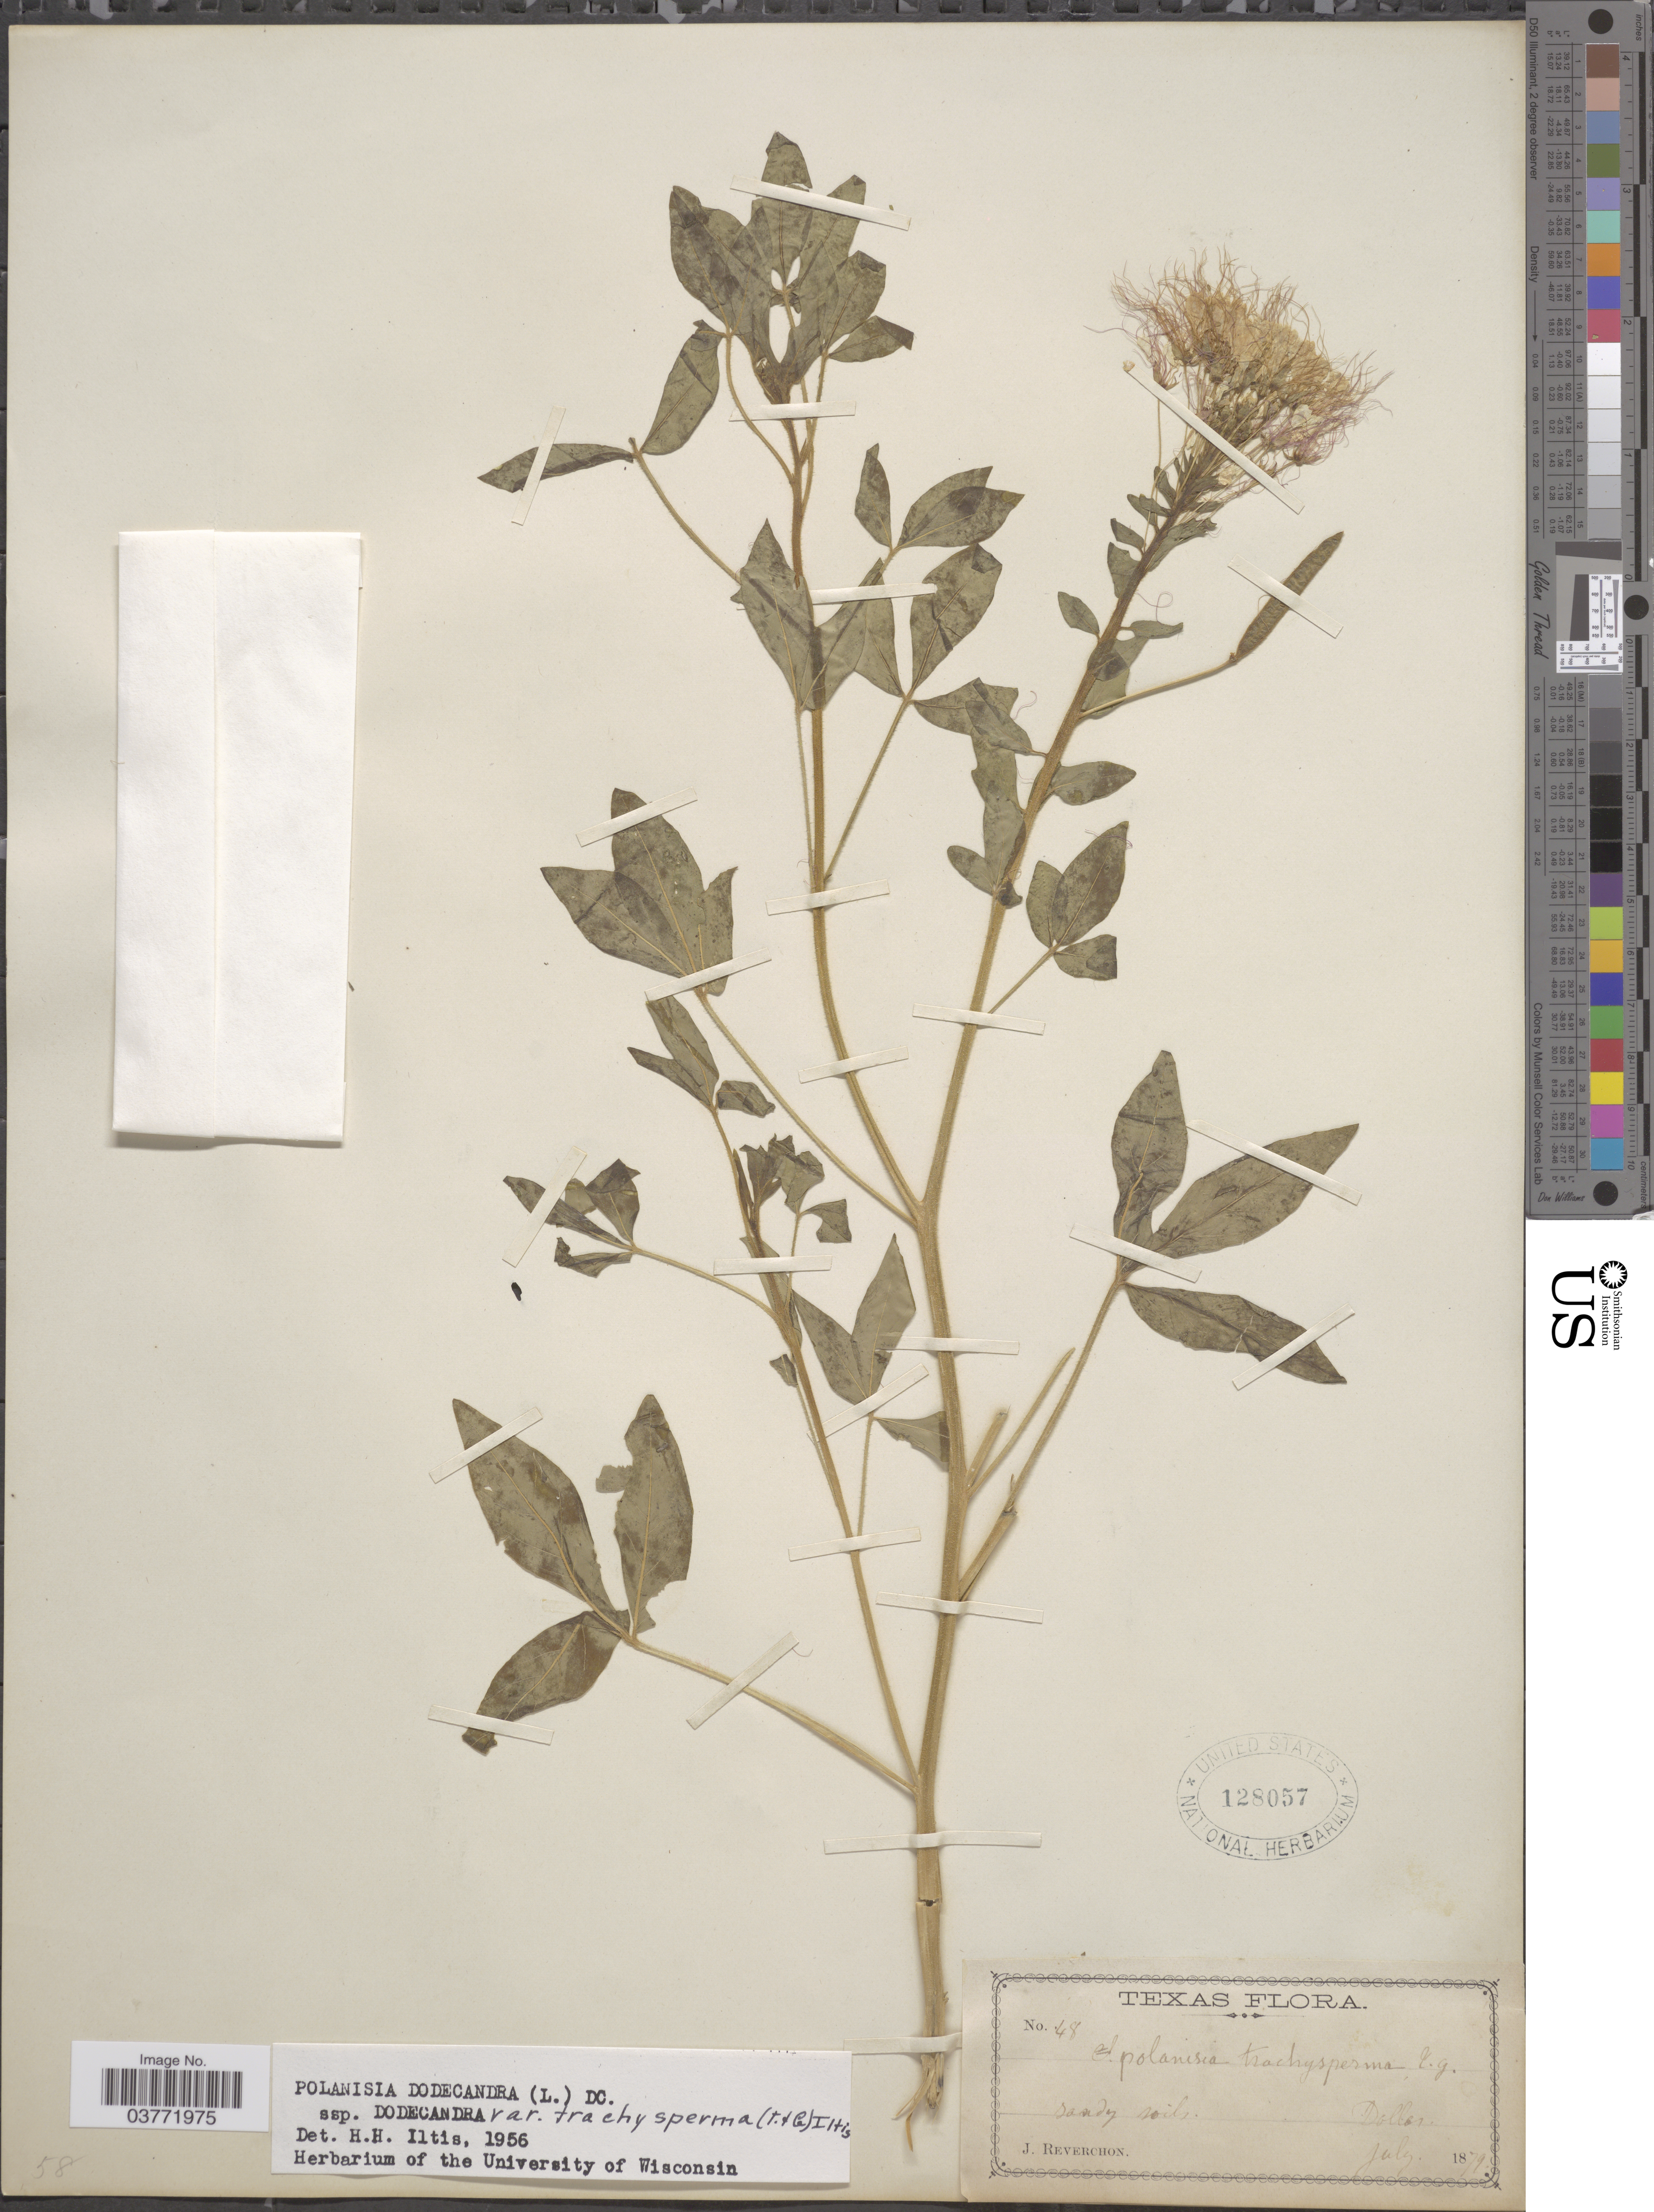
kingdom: Plantae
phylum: Tracheophyta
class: Magnoliopsida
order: Brassicales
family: Cleomaceae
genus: Polanisia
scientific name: Polanisia trachysperma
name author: Torr. & A. Gray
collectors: J. Reverchon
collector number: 48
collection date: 1879-07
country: United States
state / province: Texas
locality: Dallas.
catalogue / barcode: US 128057